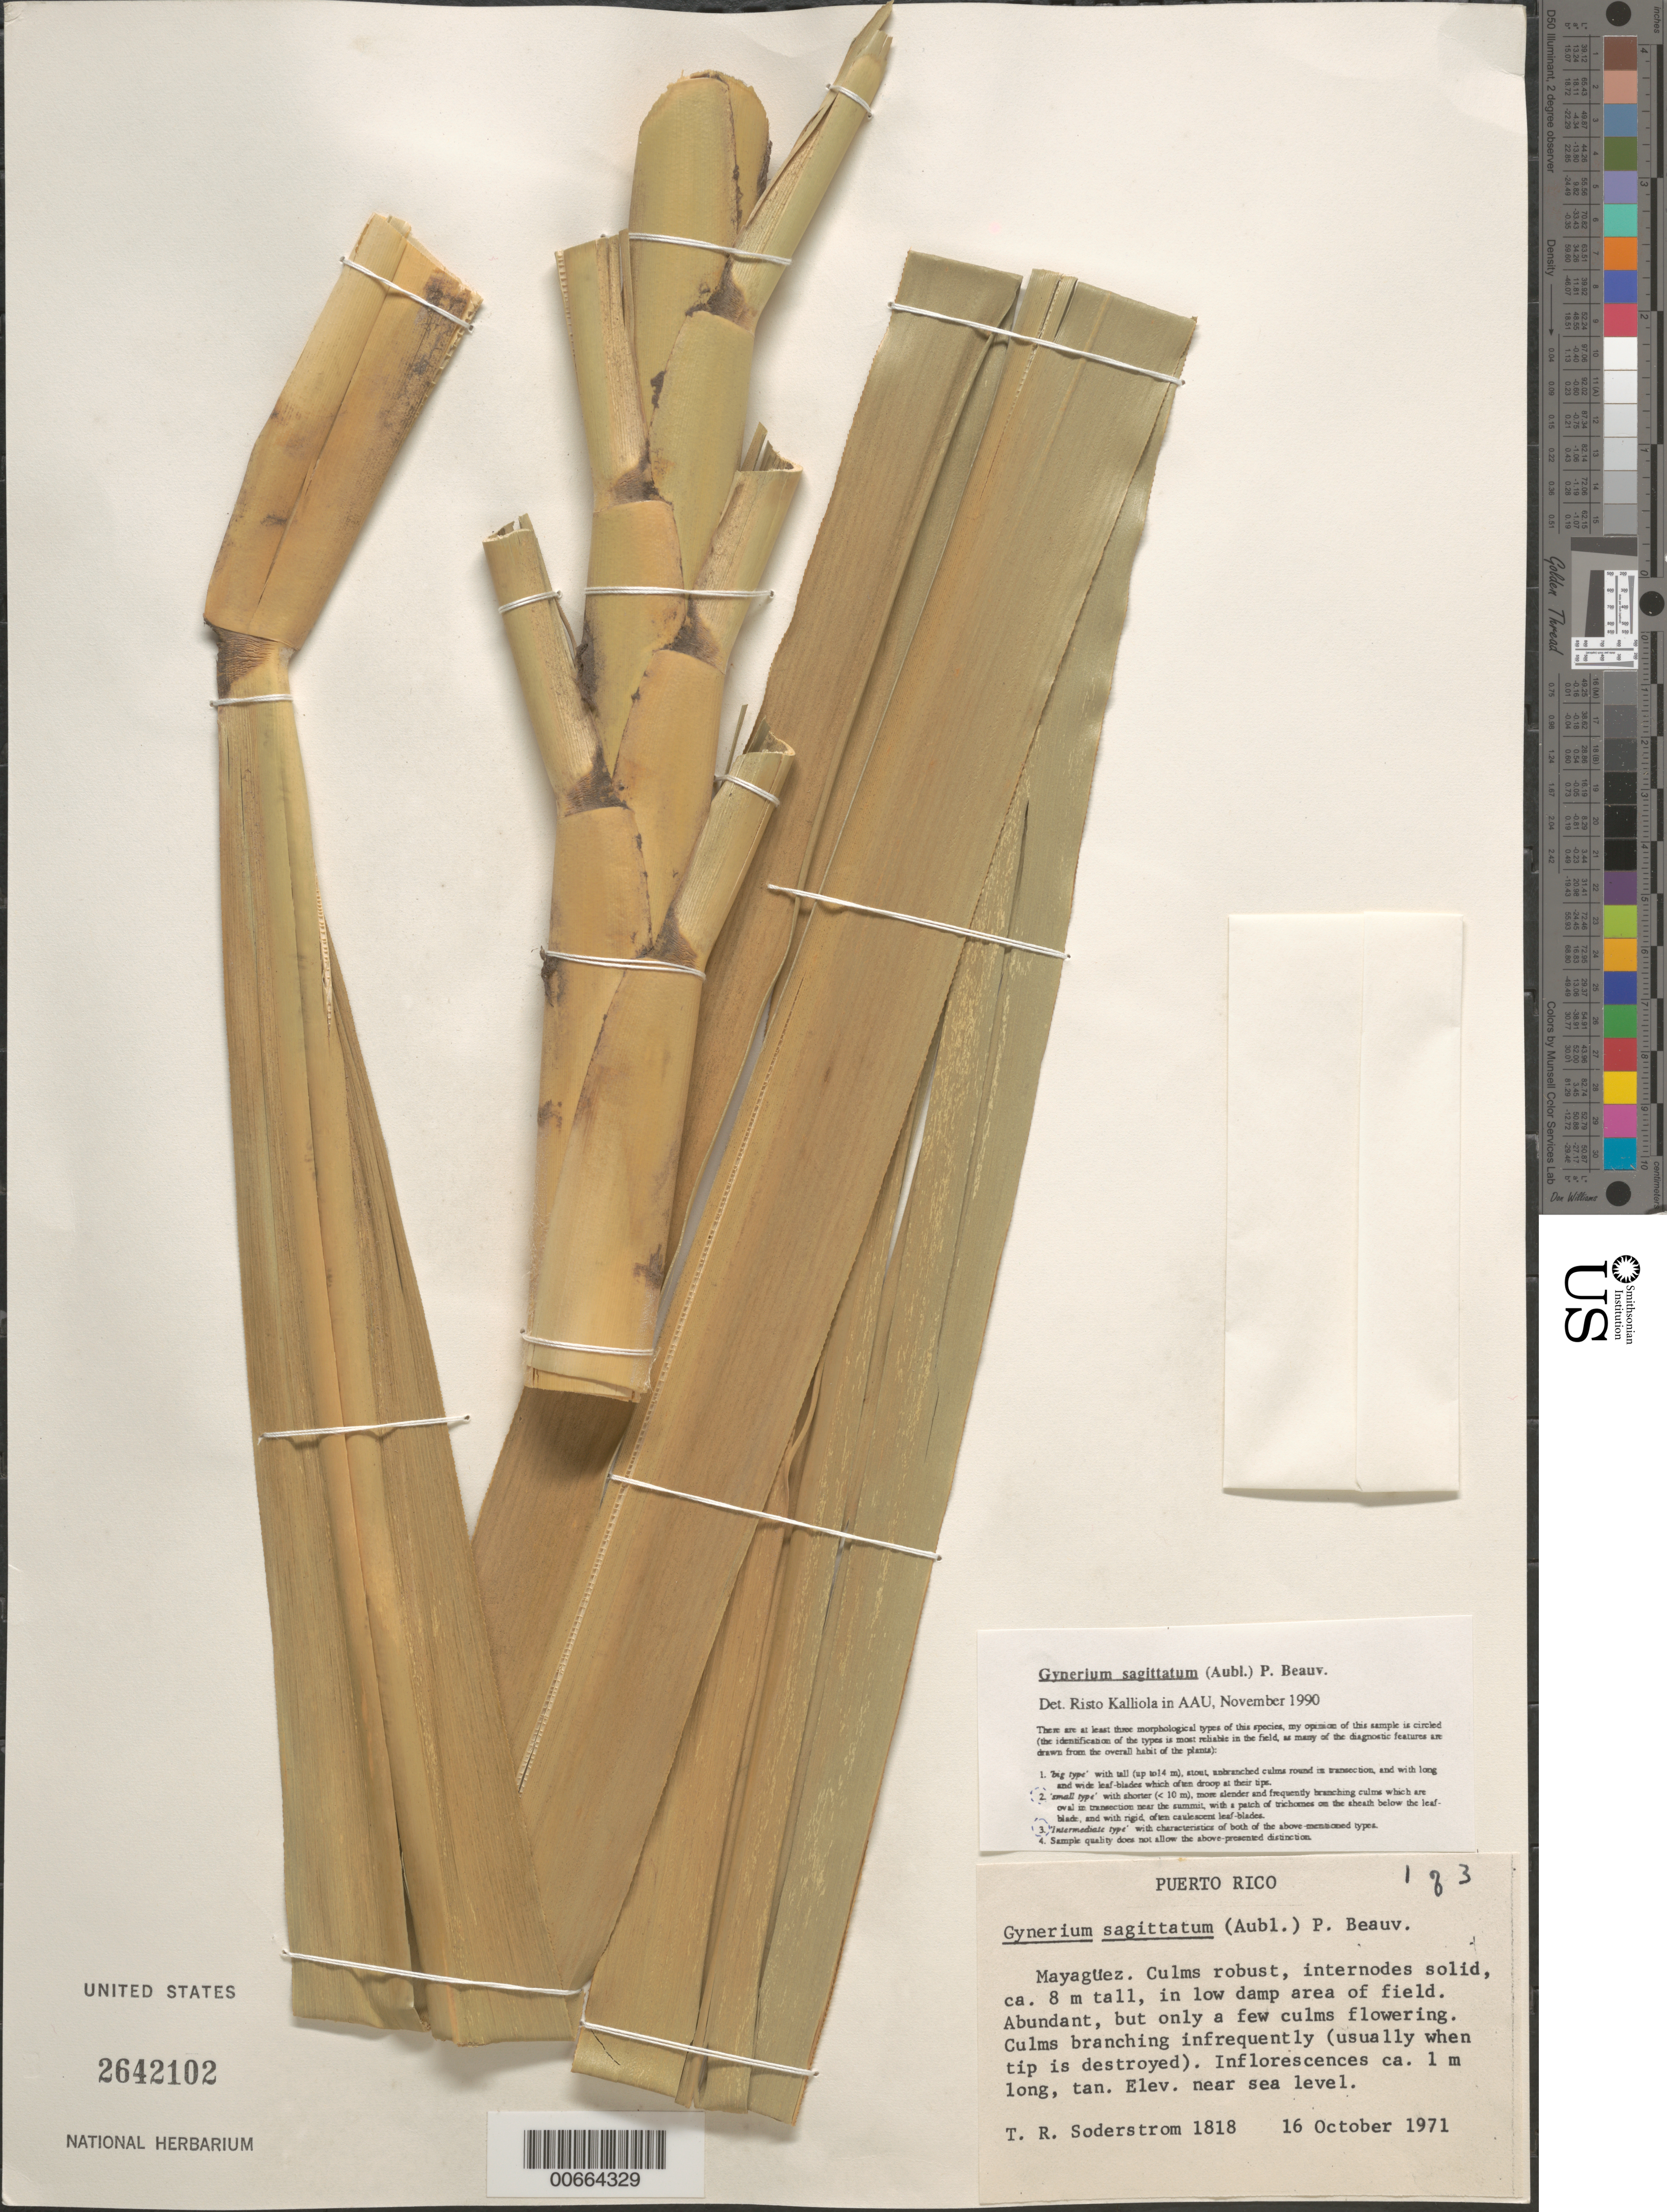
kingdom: Plantae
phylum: Tracheophyta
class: Liliopsida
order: Poales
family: Poaceae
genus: Gynerium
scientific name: Gynerium sagittatum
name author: (Aubl.) P. Beauv.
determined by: Kalliola, R.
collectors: T. R. Soderstrom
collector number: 1818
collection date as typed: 16 Oct 1971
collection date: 1971-10-16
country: Puerto Rico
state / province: Mayagüez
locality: Mayaguez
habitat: In low damp area of field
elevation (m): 0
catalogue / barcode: US 2642102